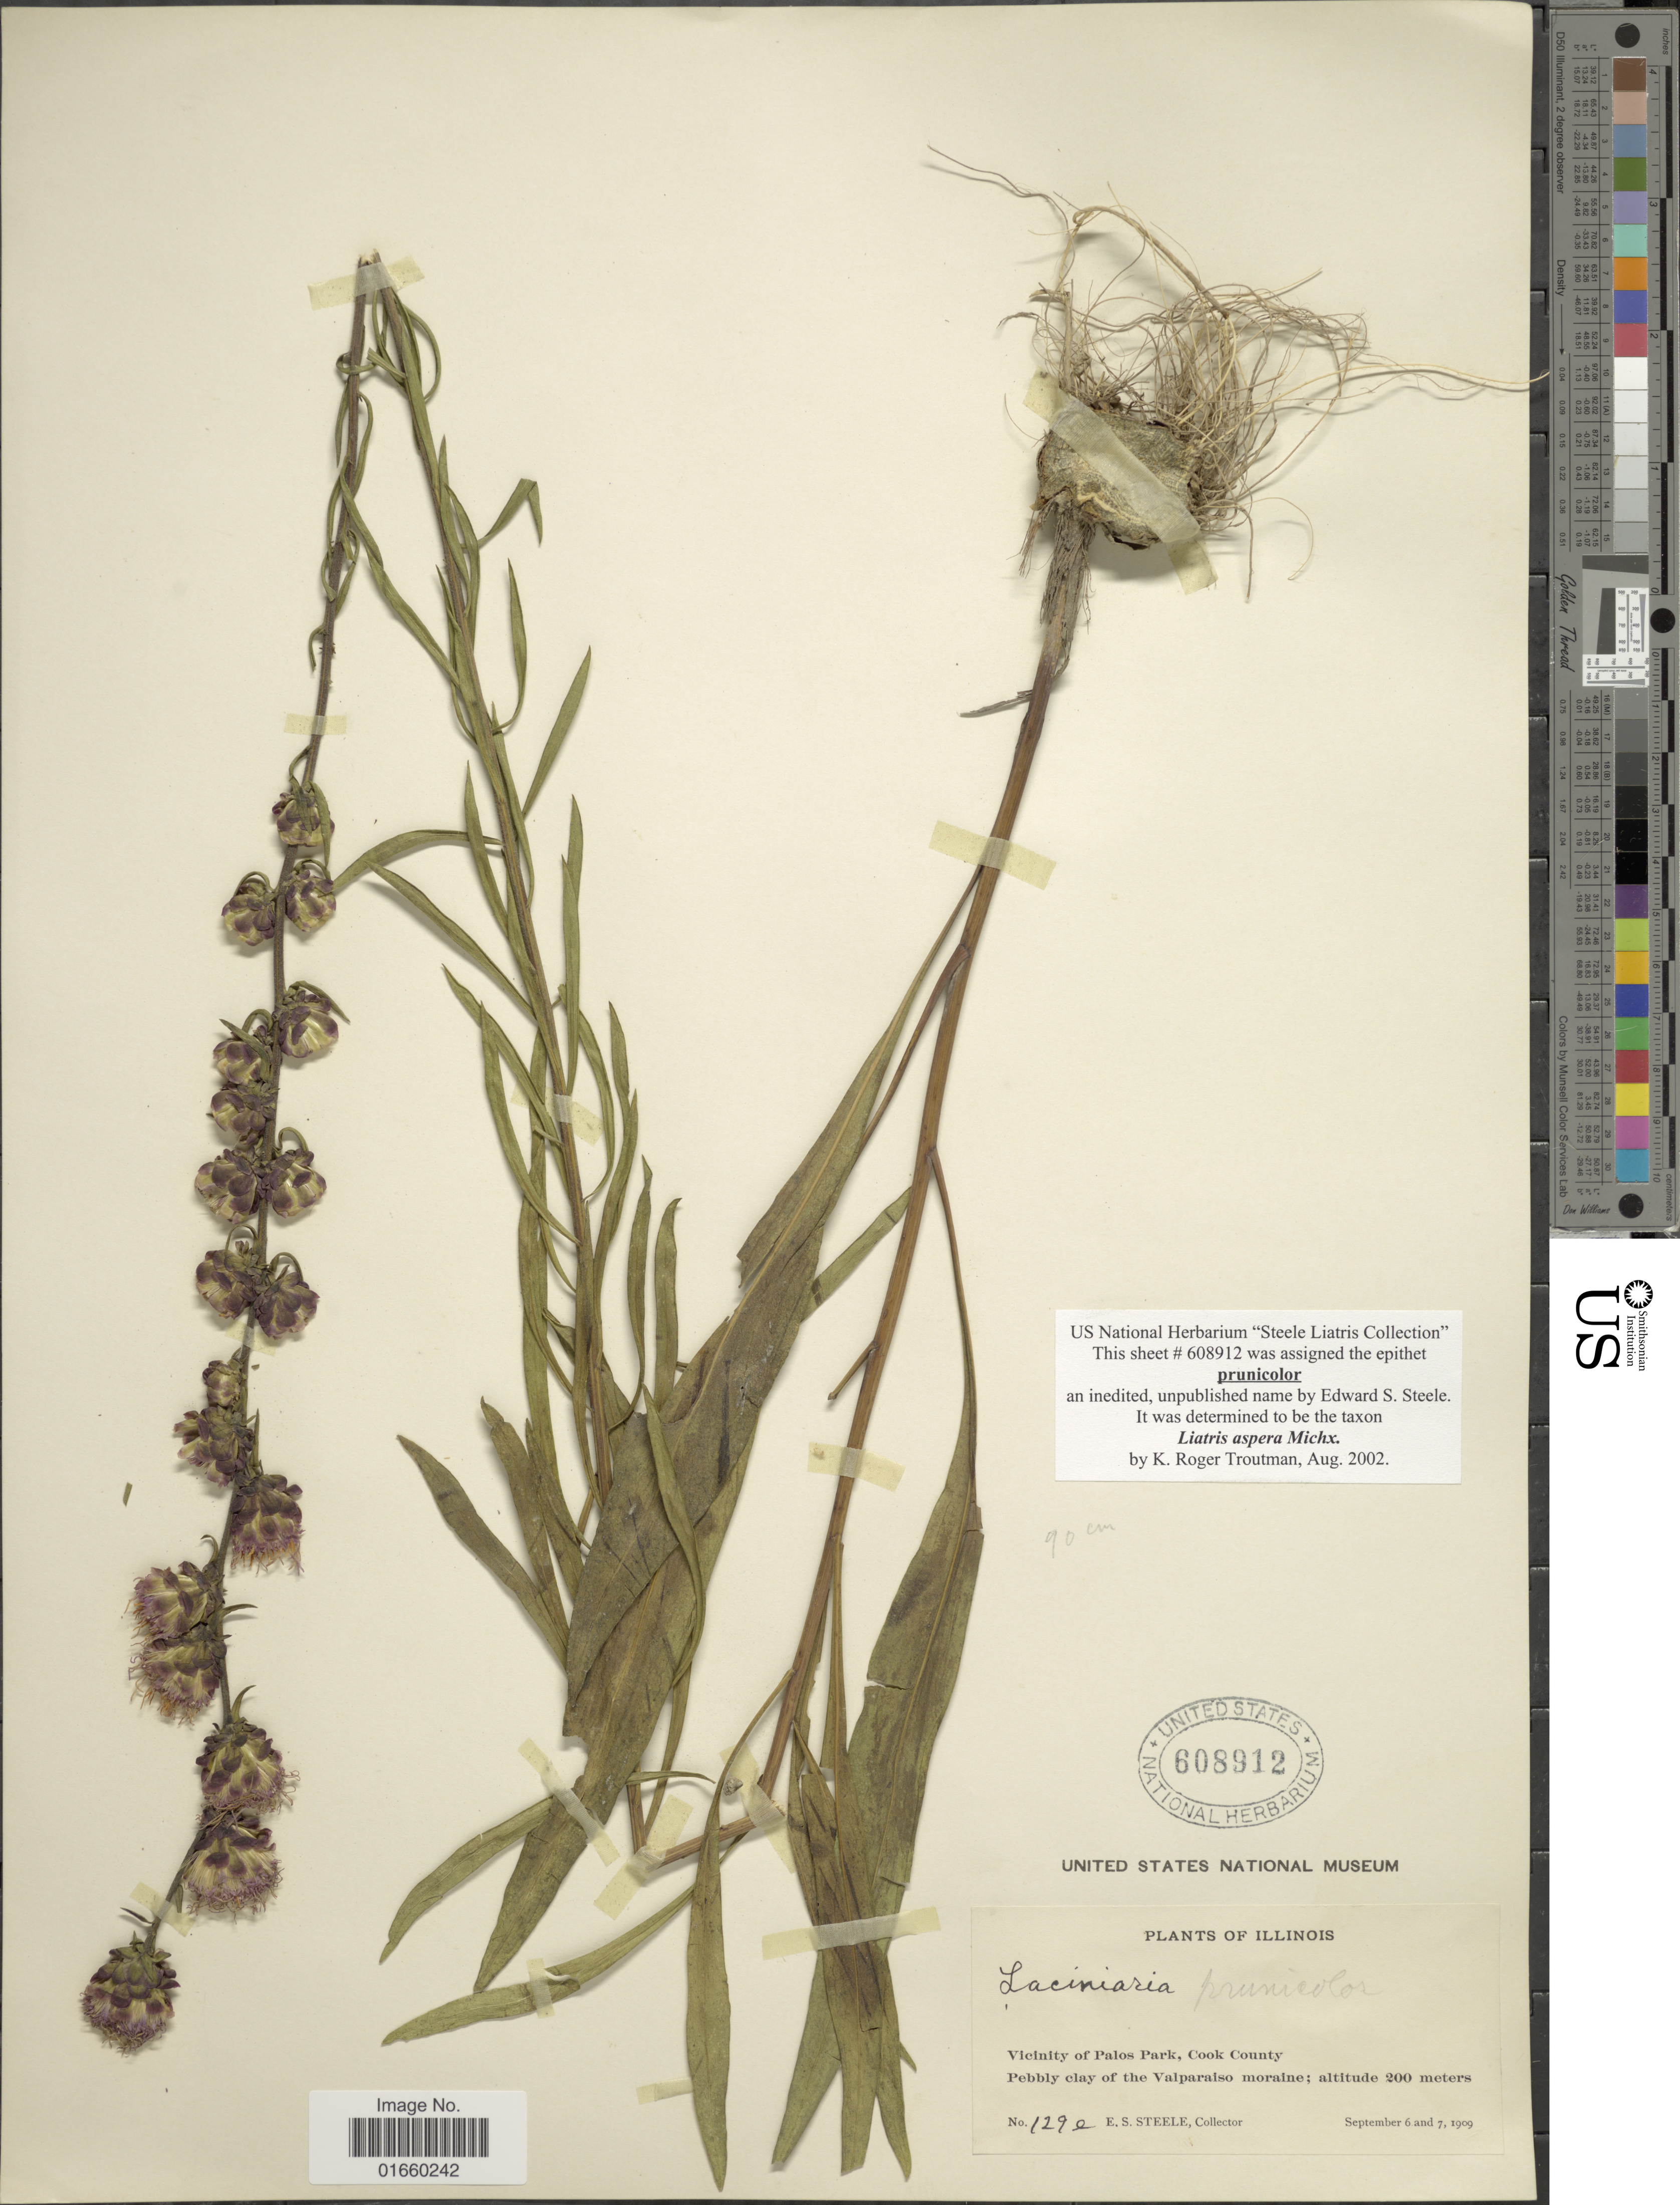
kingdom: Plantae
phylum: Tracheophyta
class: Magnoliopsida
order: Asterales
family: Asteraceae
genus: Liatris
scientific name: Liatris aspera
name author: Michx.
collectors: E. Steele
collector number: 129e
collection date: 1909-09-06/1909-09-07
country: United States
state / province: Illinois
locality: Vicinity of Palos Park, Cook County, Pebbly clay of the Valparaiso moraine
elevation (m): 200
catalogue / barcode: US 608912